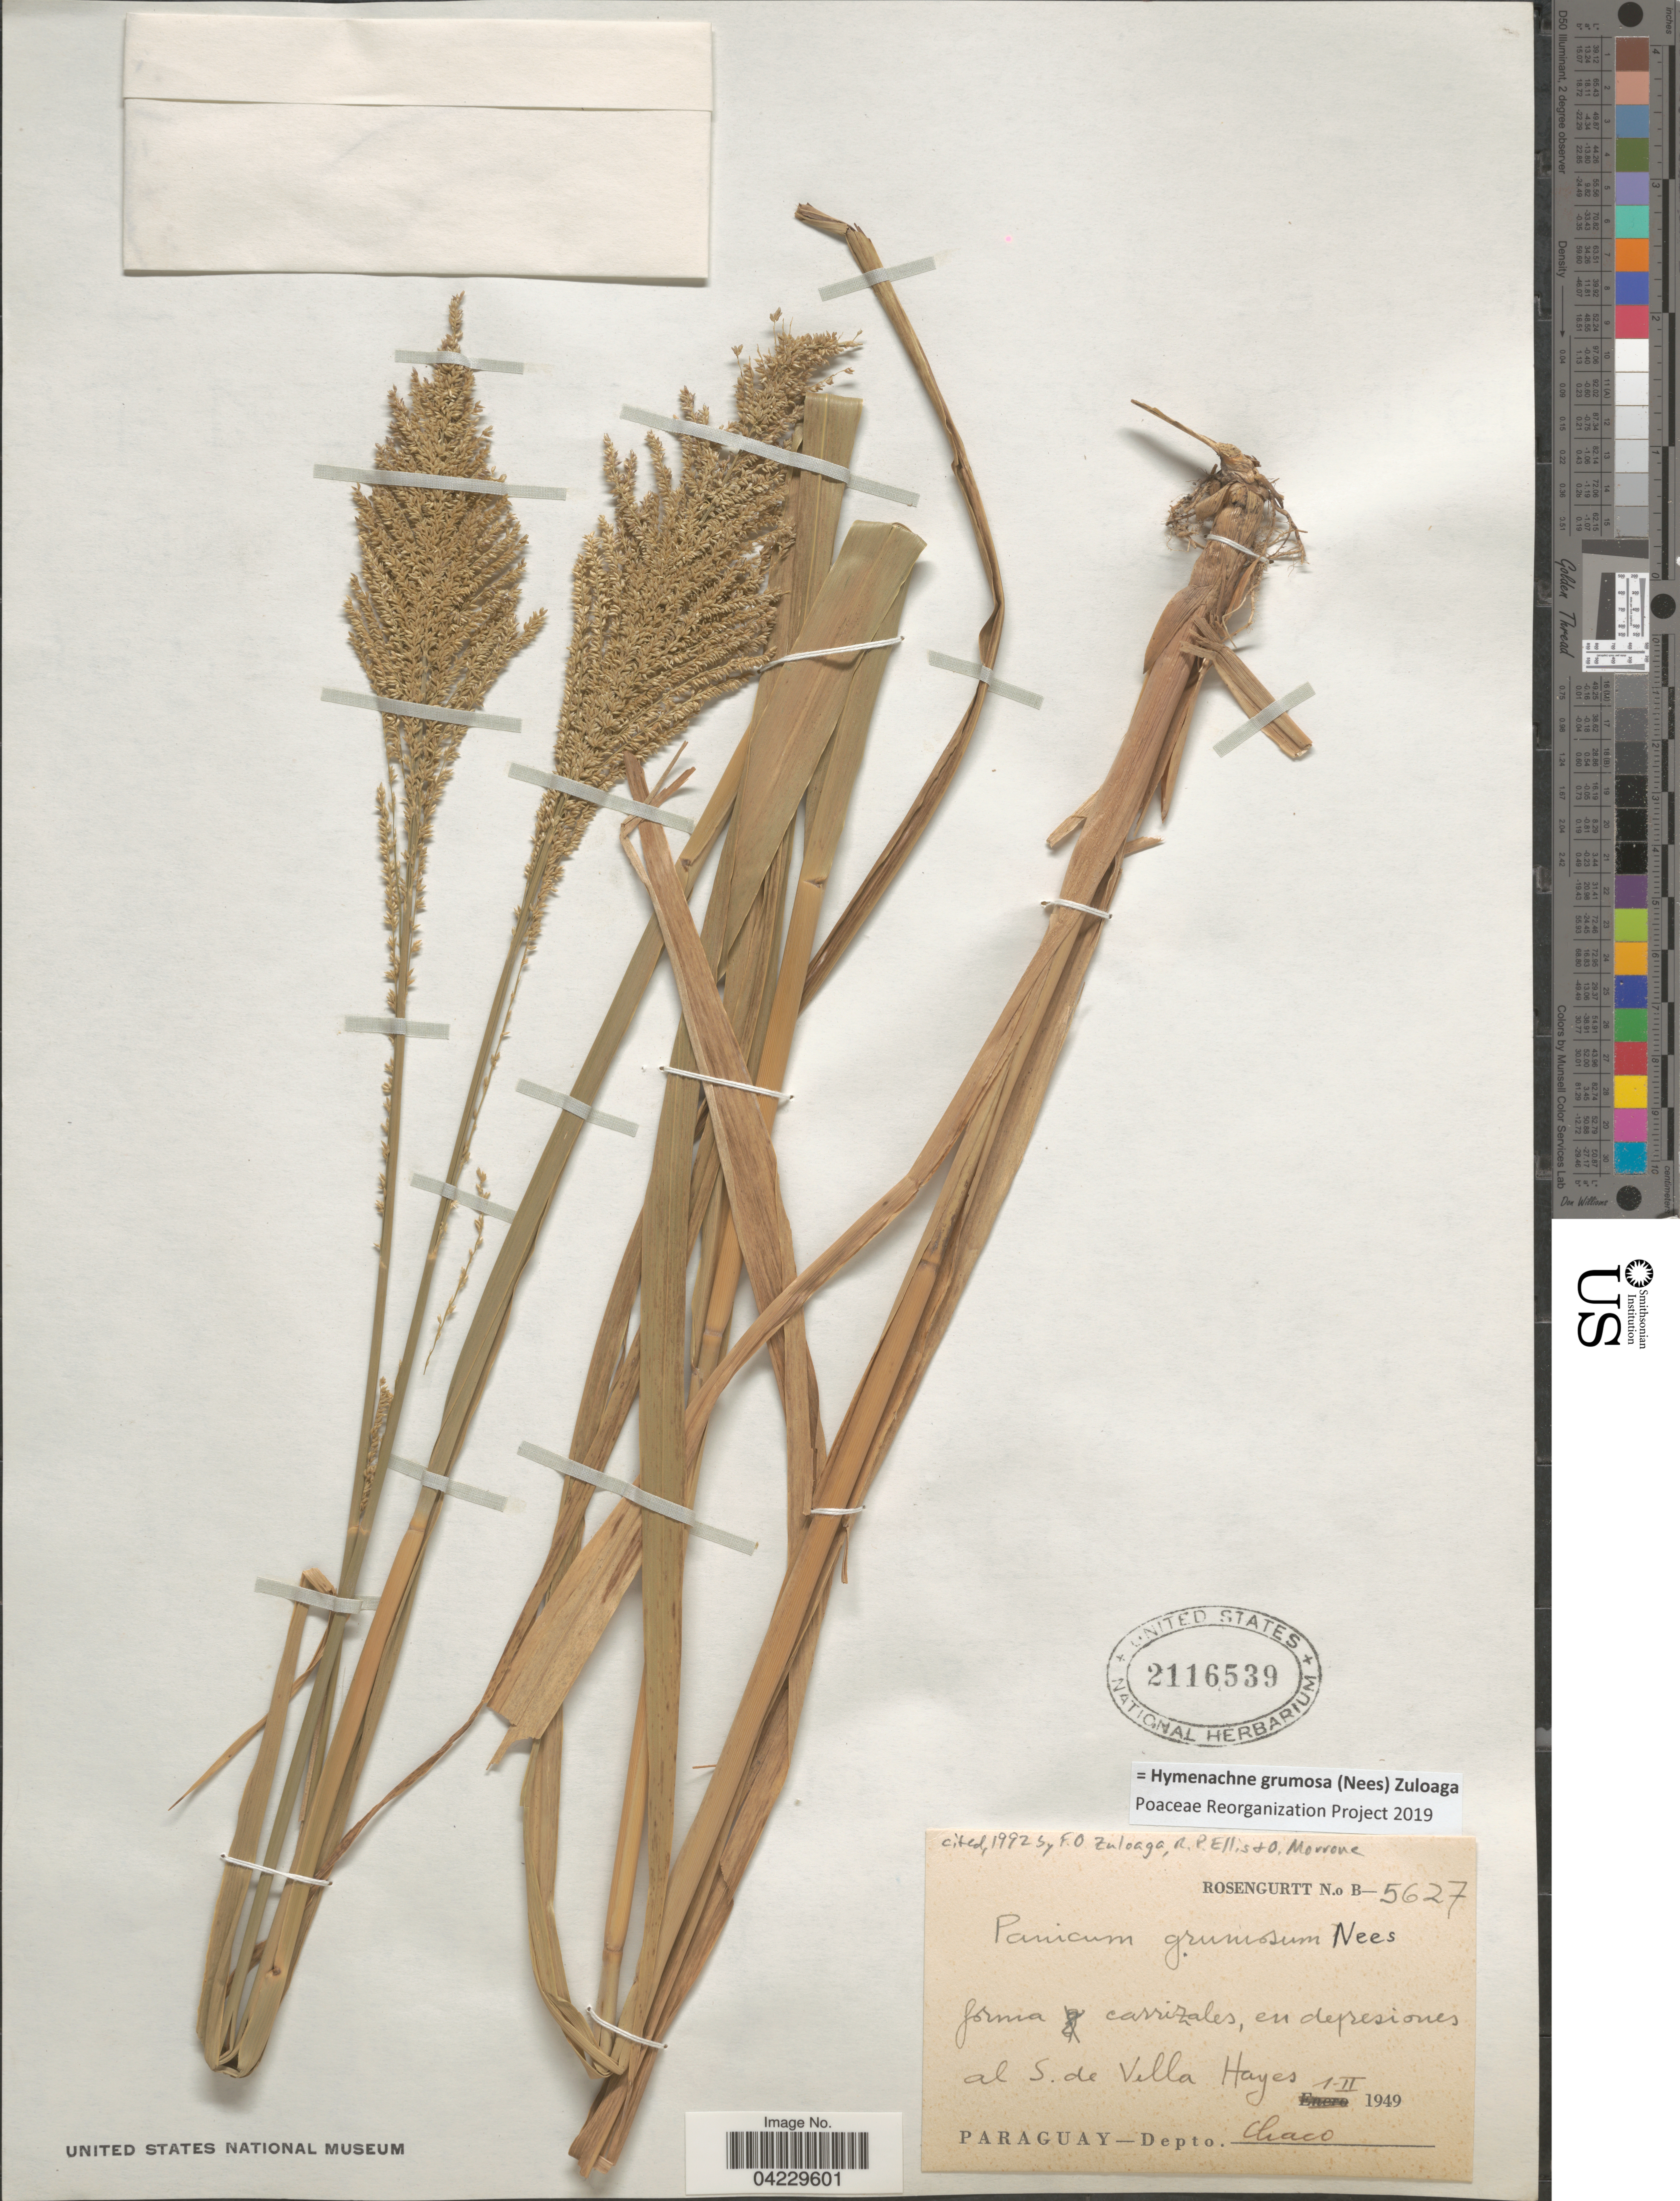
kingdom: Plantae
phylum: Tracheophyta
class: Liliopsida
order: Poales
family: Poaceae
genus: Hymenachne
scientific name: Hymenachne grumosa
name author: (Nees) Zuloaga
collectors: Rosengurtt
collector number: B-5627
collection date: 1949-02-01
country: Argentina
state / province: Chaco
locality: Al S. de Villa Hayes. Dept. Chaco.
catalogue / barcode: US 2116539